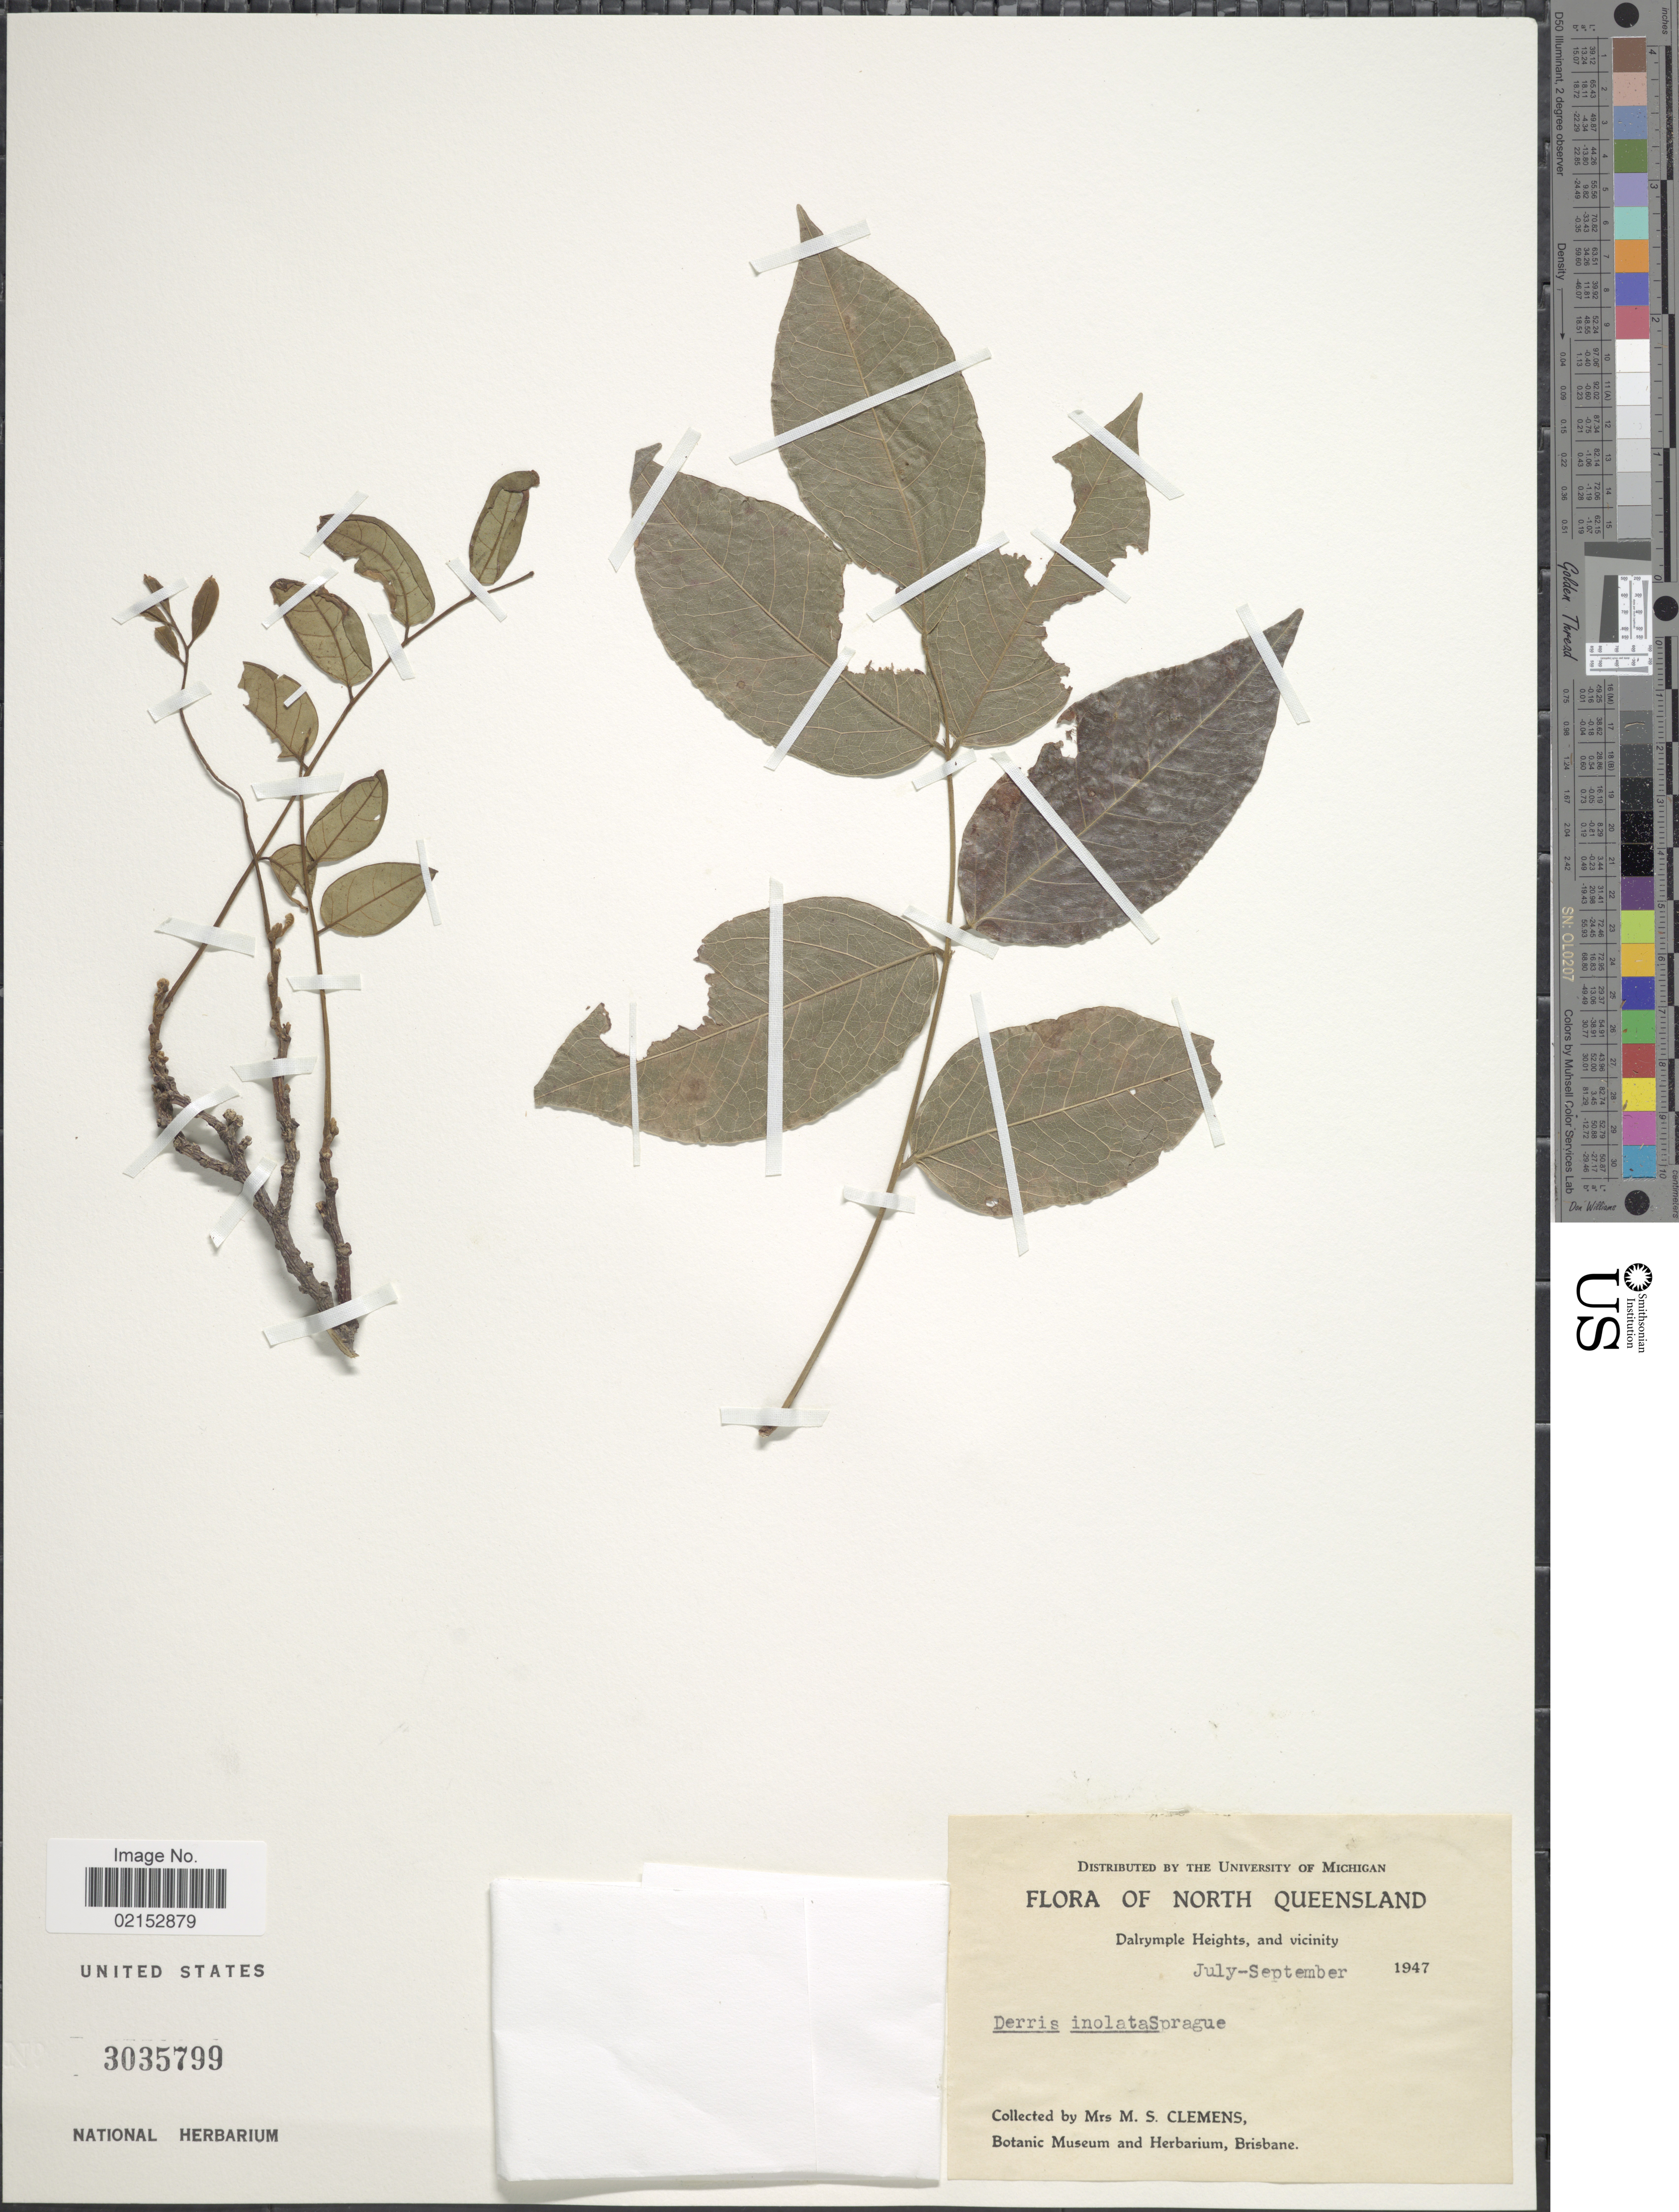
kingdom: Plantae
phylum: Tracheophyta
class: Magnoliopsida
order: Fabales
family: Fabaceae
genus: Brachypterum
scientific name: Brachypterum involutum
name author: (Sprague) Adema & Sirich.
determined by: Strong, Mark T., (BOT), Smithsonian Institution - National Museum of Natural History (UNITED STATES)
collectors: M. S. Clemens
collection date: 1947-07/1947-09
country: Australia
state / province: Queensland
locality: North Queensland, Dalrymple Heights, and vicinity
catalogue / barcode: US 3035799